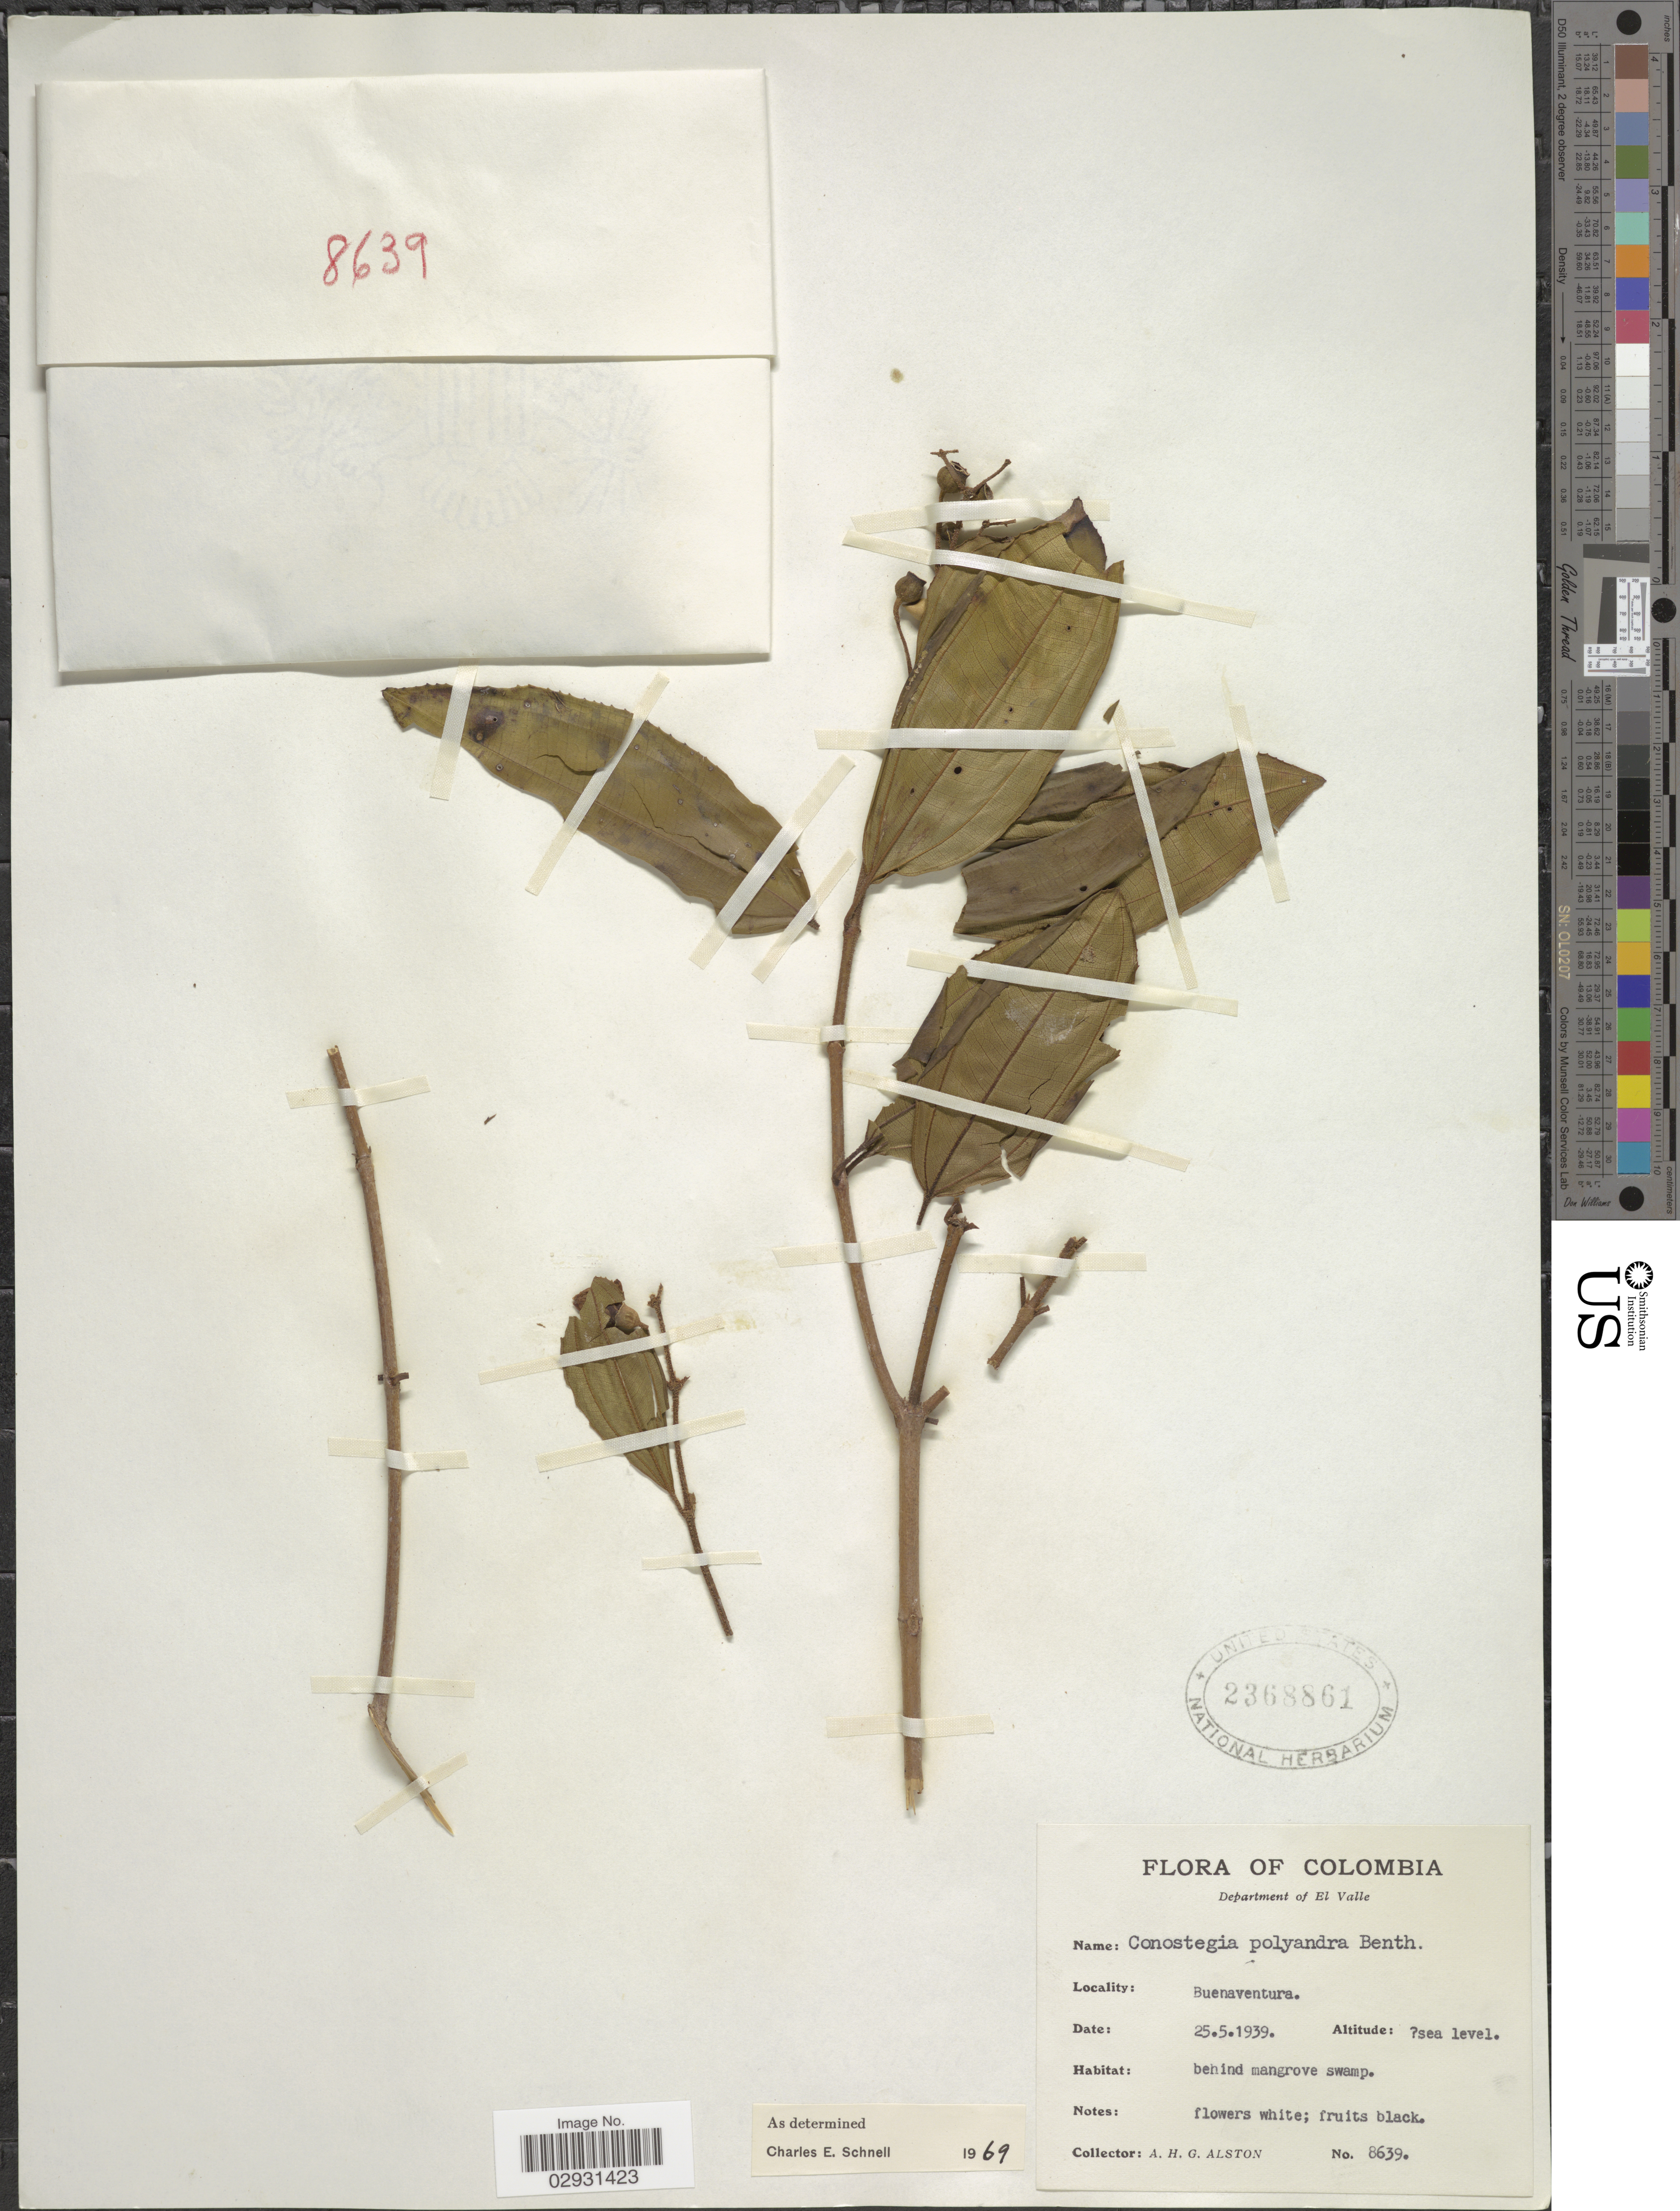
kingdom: Plantae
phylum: Tracheophyta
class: Magnoliopsida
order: Myrtales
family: Melastomataceae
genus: Conostegia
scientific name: Conostegia polyandra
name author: Benth.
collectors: A. H. Alston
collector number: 8639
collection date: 1939-05-25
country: Colombia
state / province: Valle del Cauca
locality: Department of El Valle. Buenaventura.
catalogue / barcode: US 2368861